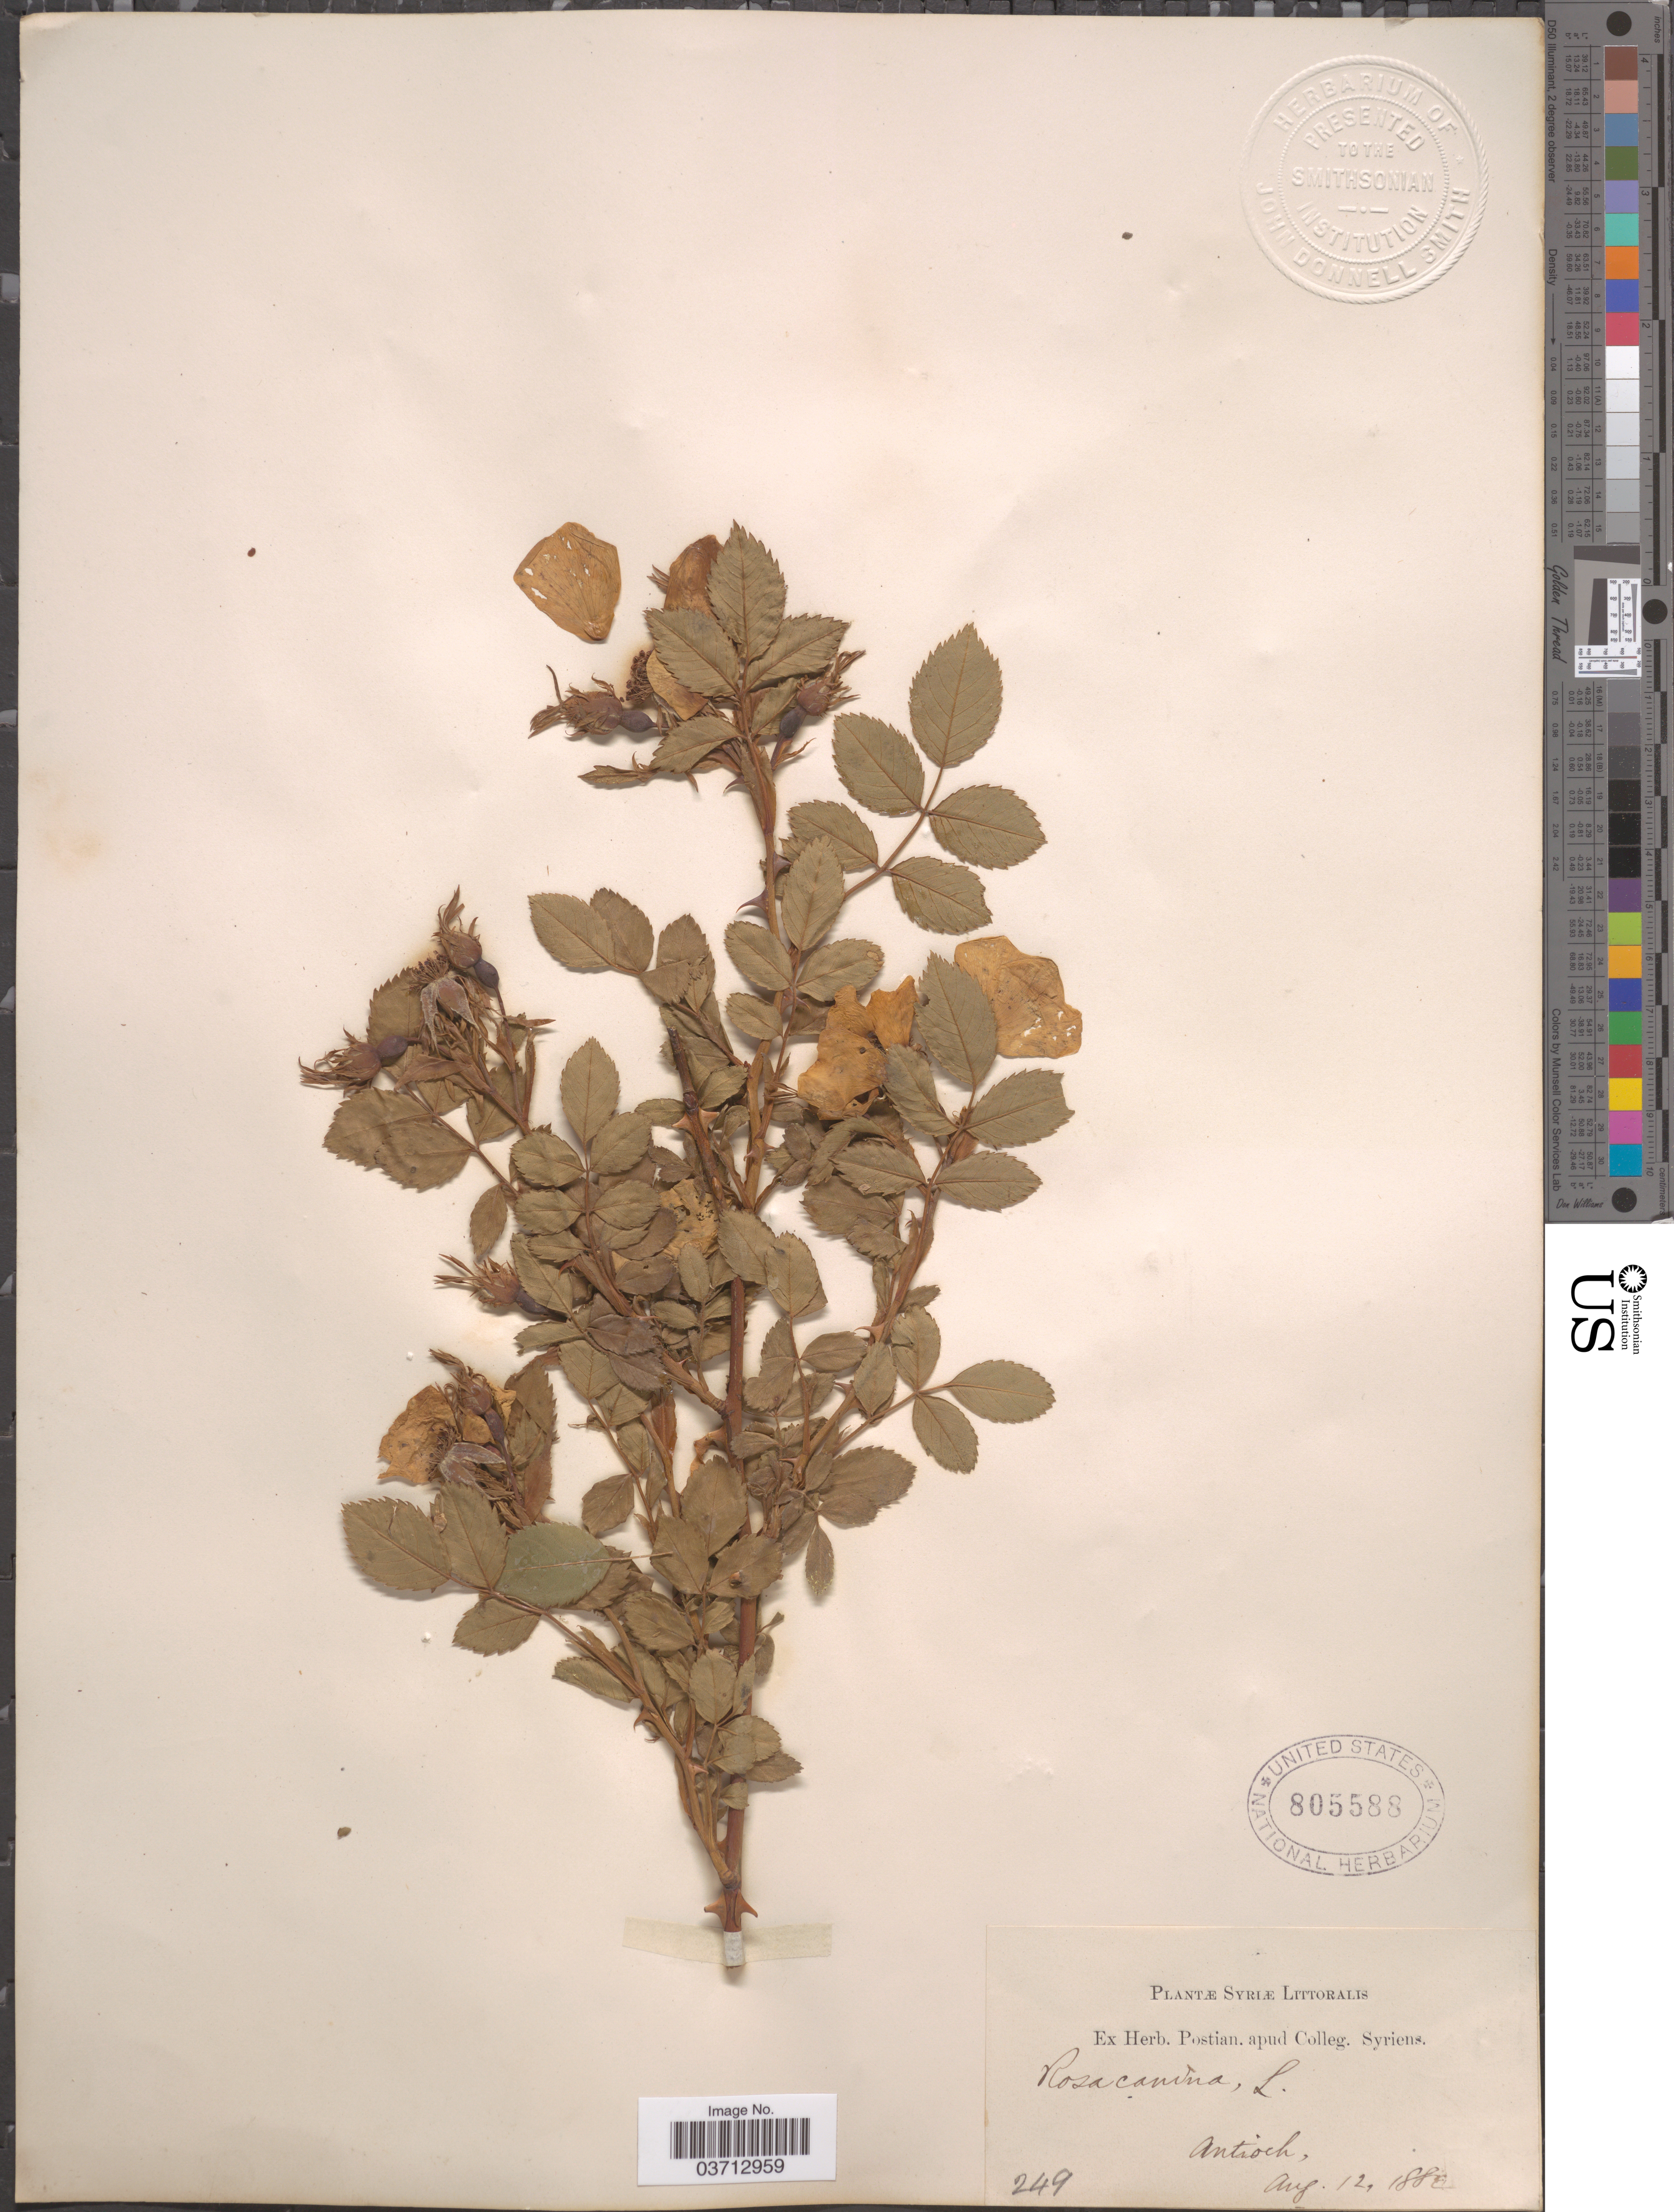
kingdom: Plantae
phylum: Tracheophyta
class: Magnoliopsida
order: Rosales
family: Rosaceae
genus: Rosa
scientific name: Rosa canina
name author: L.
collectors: ex herb. Postian. apud Colleg. Syriens. Protest. USE "Fannie P. A. Shepard" (10308853) AS PRIMARY COLLECTOR INSTEAD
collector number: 249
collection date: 1883-08-12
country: Syria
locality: Syriæ Littoralis. Antioch.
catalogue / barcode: US 805588